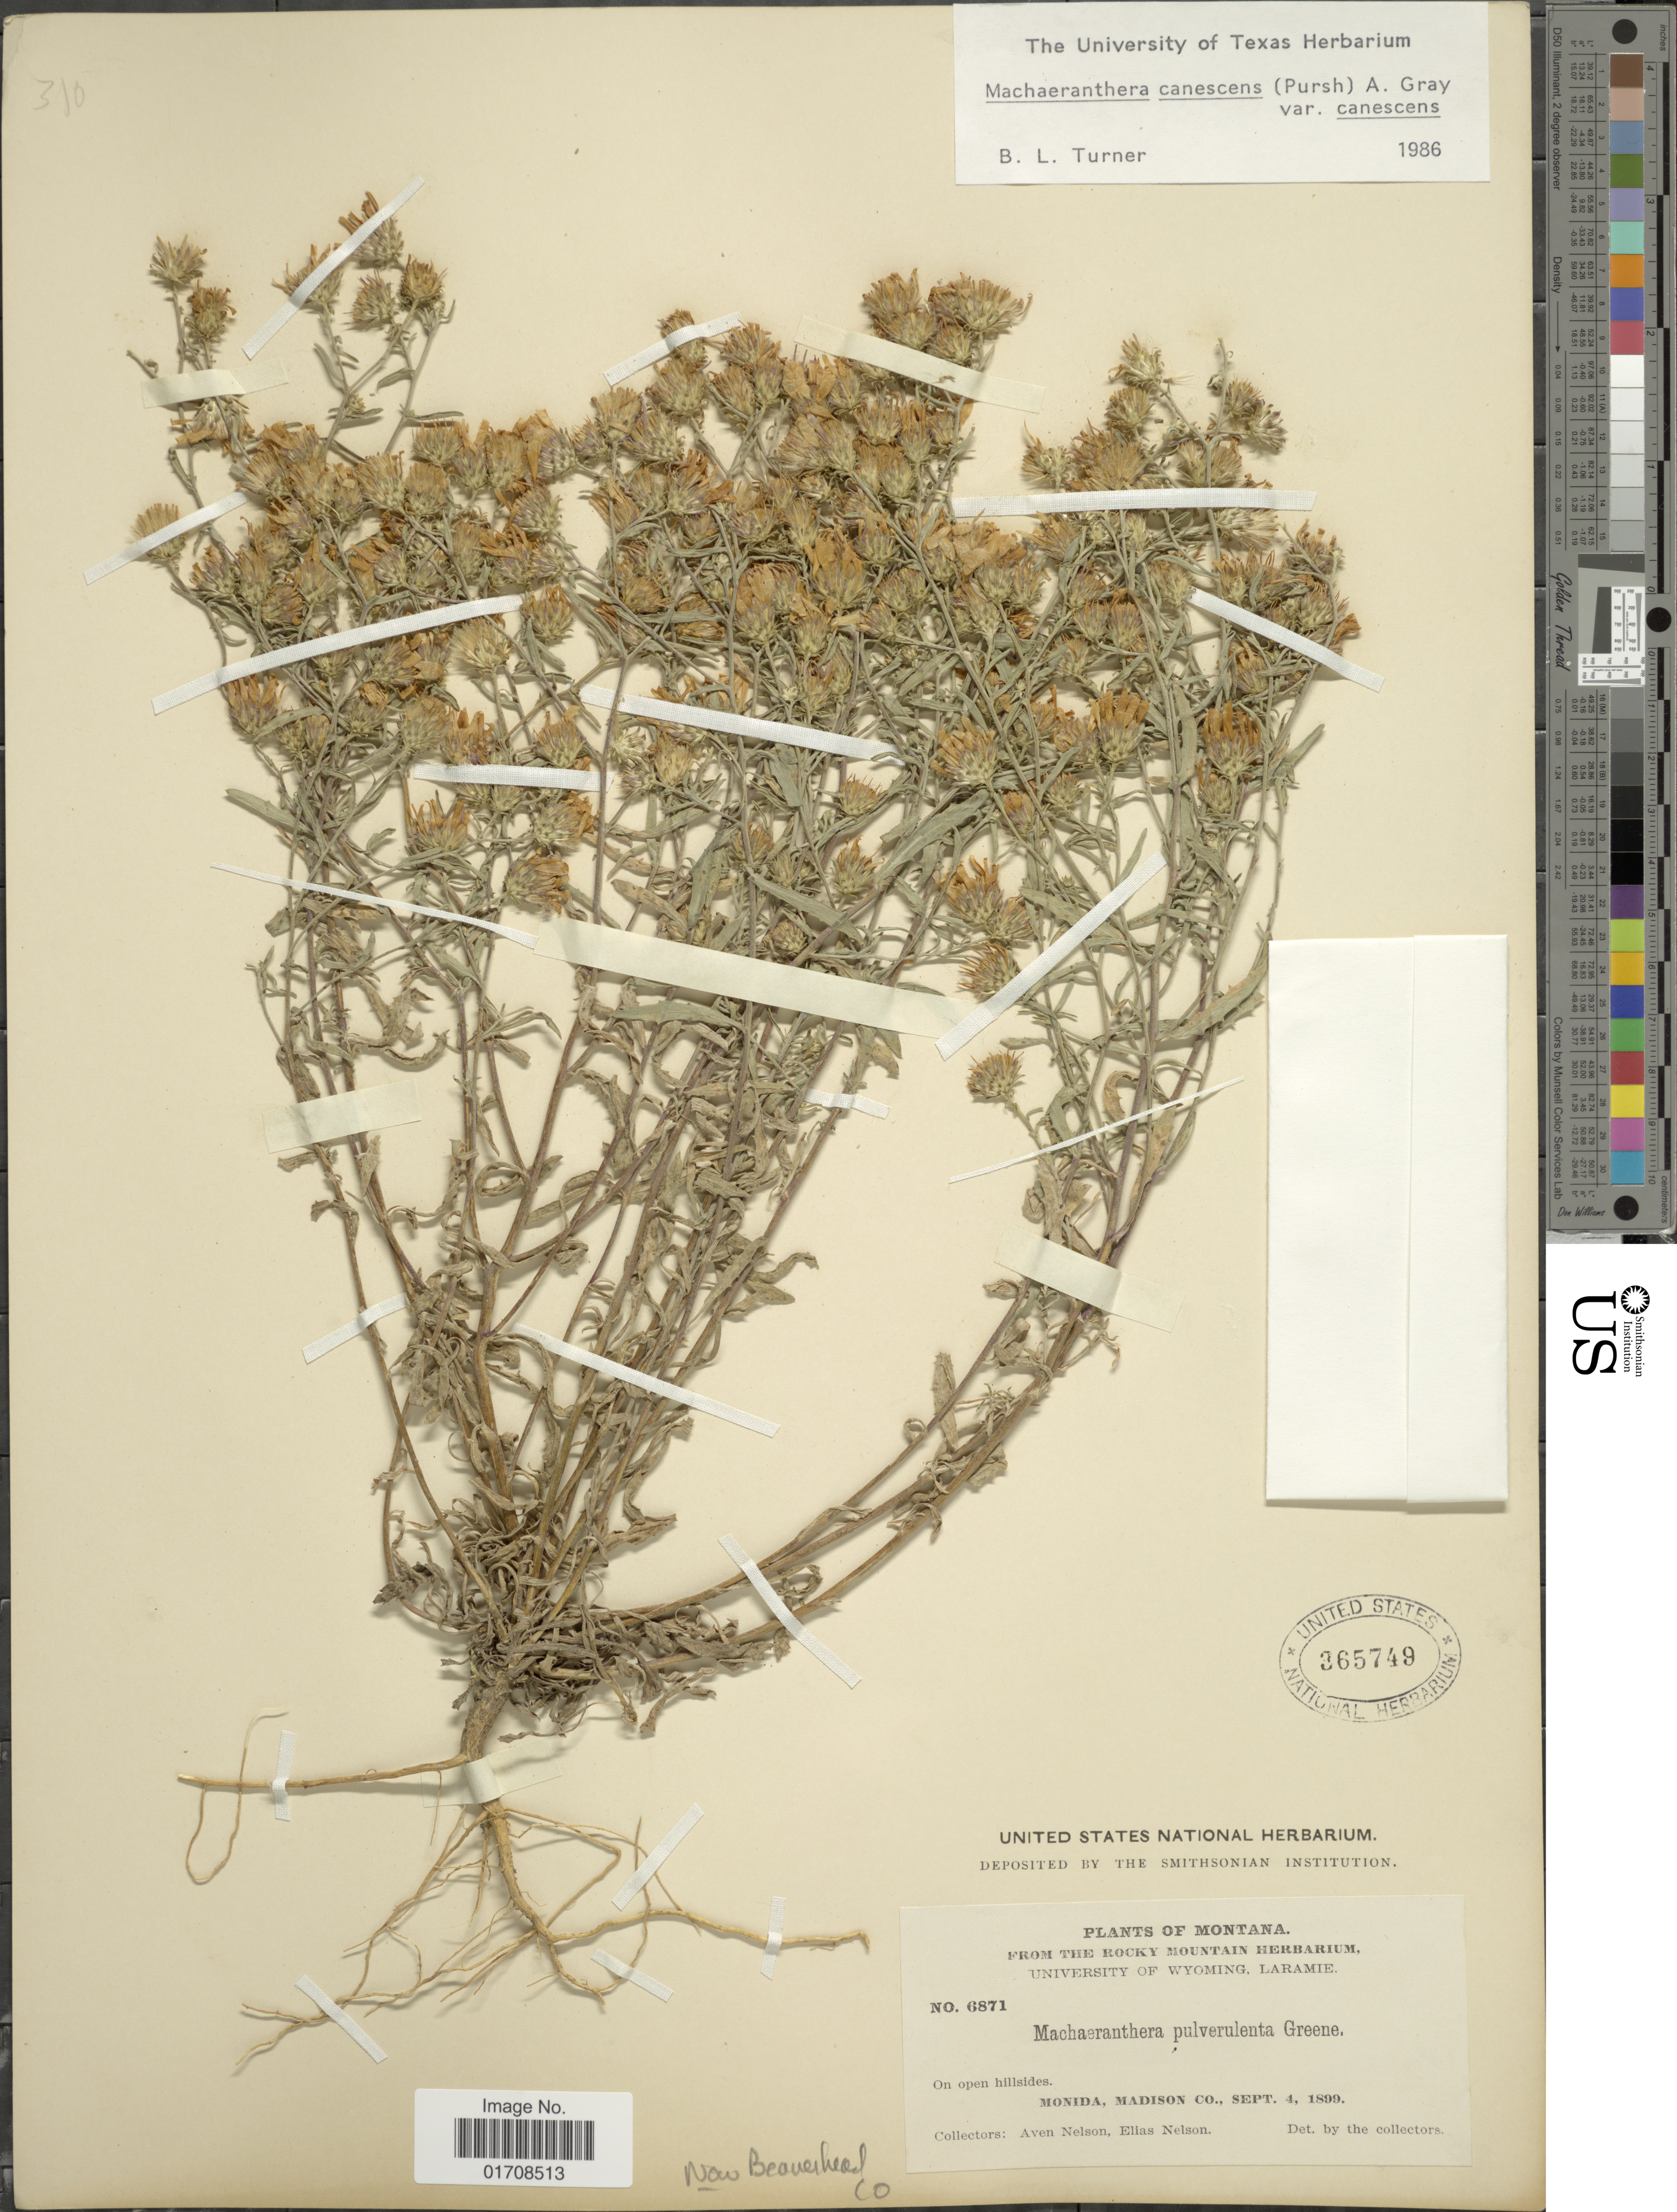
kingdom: Plantae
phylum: Tracheophyta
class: Magnoliopsida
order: Asterales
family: Asteraceae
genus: Machaeranthera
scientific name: Machaeranthera canescens var. canescens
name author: (Pursh) A. Gray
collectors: A. Nelson & E. Nelson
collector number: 6871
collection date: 1899-09-04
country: United States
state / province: Montana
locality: Monida, Madison Co., Beaverhead Co.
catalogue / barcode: US 365749